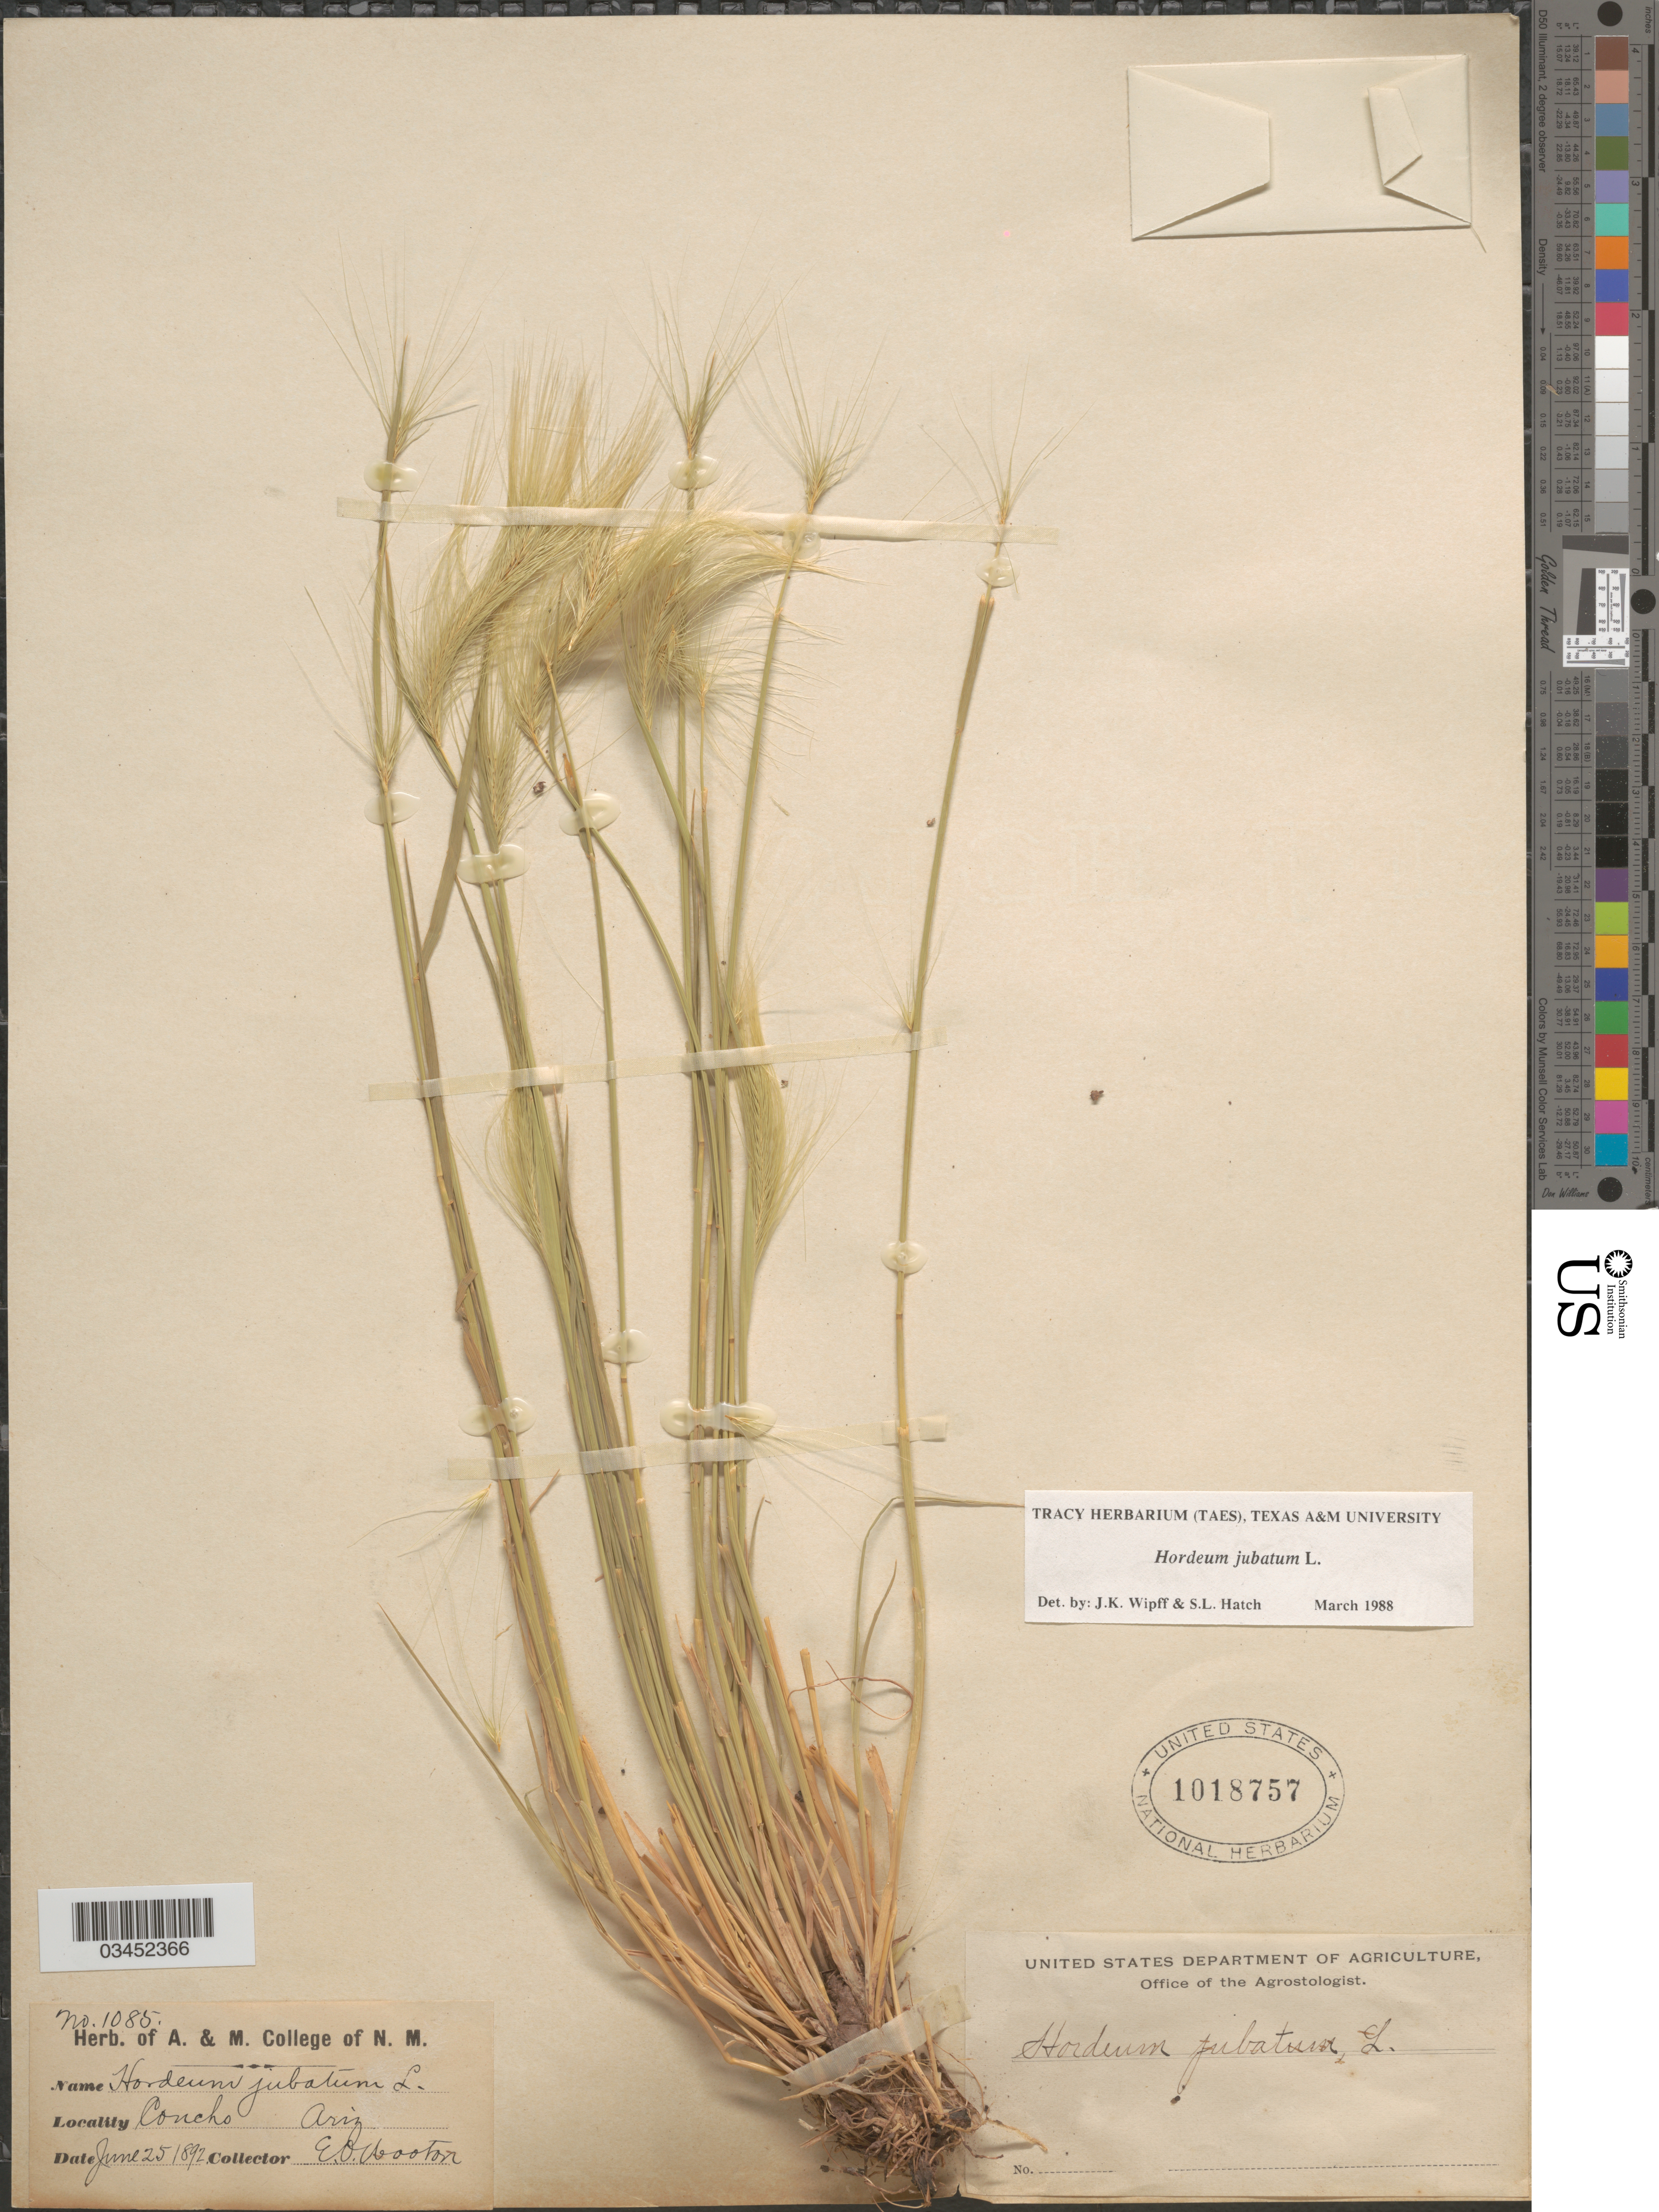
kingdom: Plantae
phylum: Tracheophyta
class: Liliopsida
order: Poales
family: Poaceae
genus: Hordeum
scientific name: Hordeum jubatum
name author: L.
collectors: E. O. Wooton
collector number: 1085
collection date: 1892-06-25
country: United States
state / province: Arizona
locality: Concho.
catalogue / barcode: US 1018757